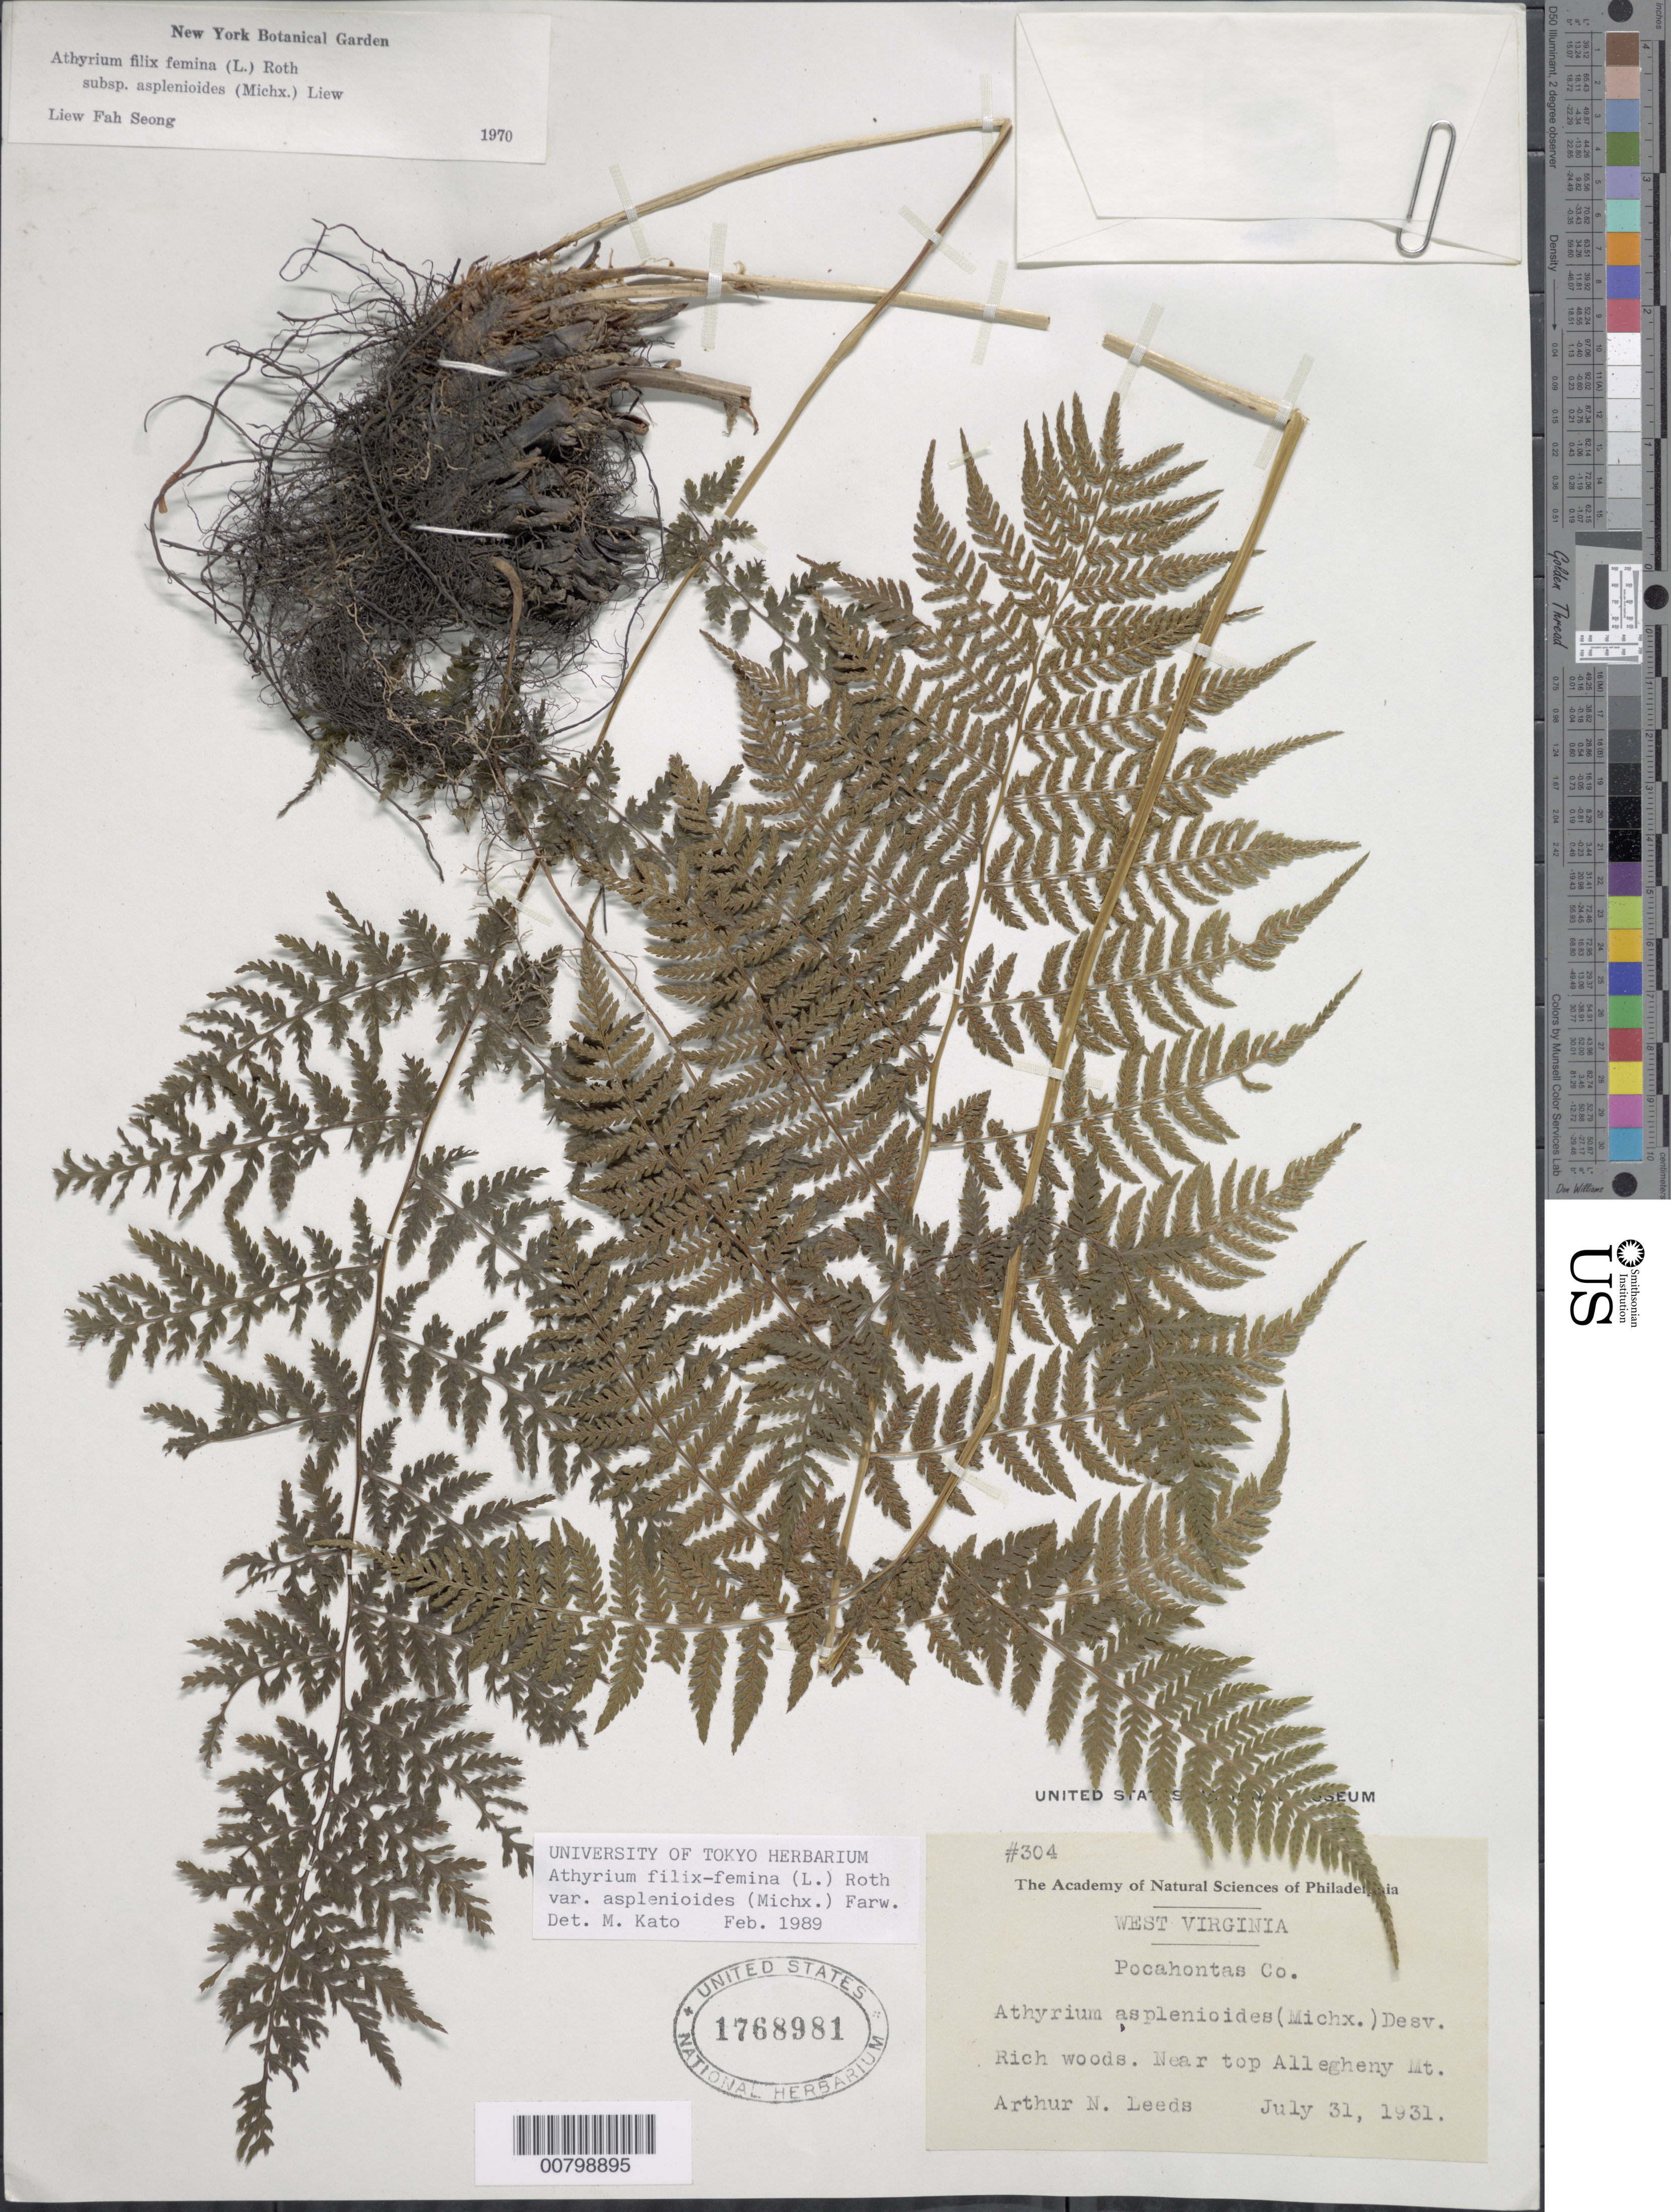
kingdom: Plantae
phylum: Tracheophyta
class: Polypodiopsida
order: Polypodiales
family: Athyriaceae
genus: Athyrium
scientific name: Athyrium filix-femina subsp. asplenioides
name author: (Michx.) Hultén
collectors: A. N. Leeds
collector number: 304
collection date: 1931-07-31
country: United States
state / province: West Virginia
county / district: Pocahontas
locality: Pocahontas Co., near Top Allegheny Mt.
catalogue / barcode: US 1768981